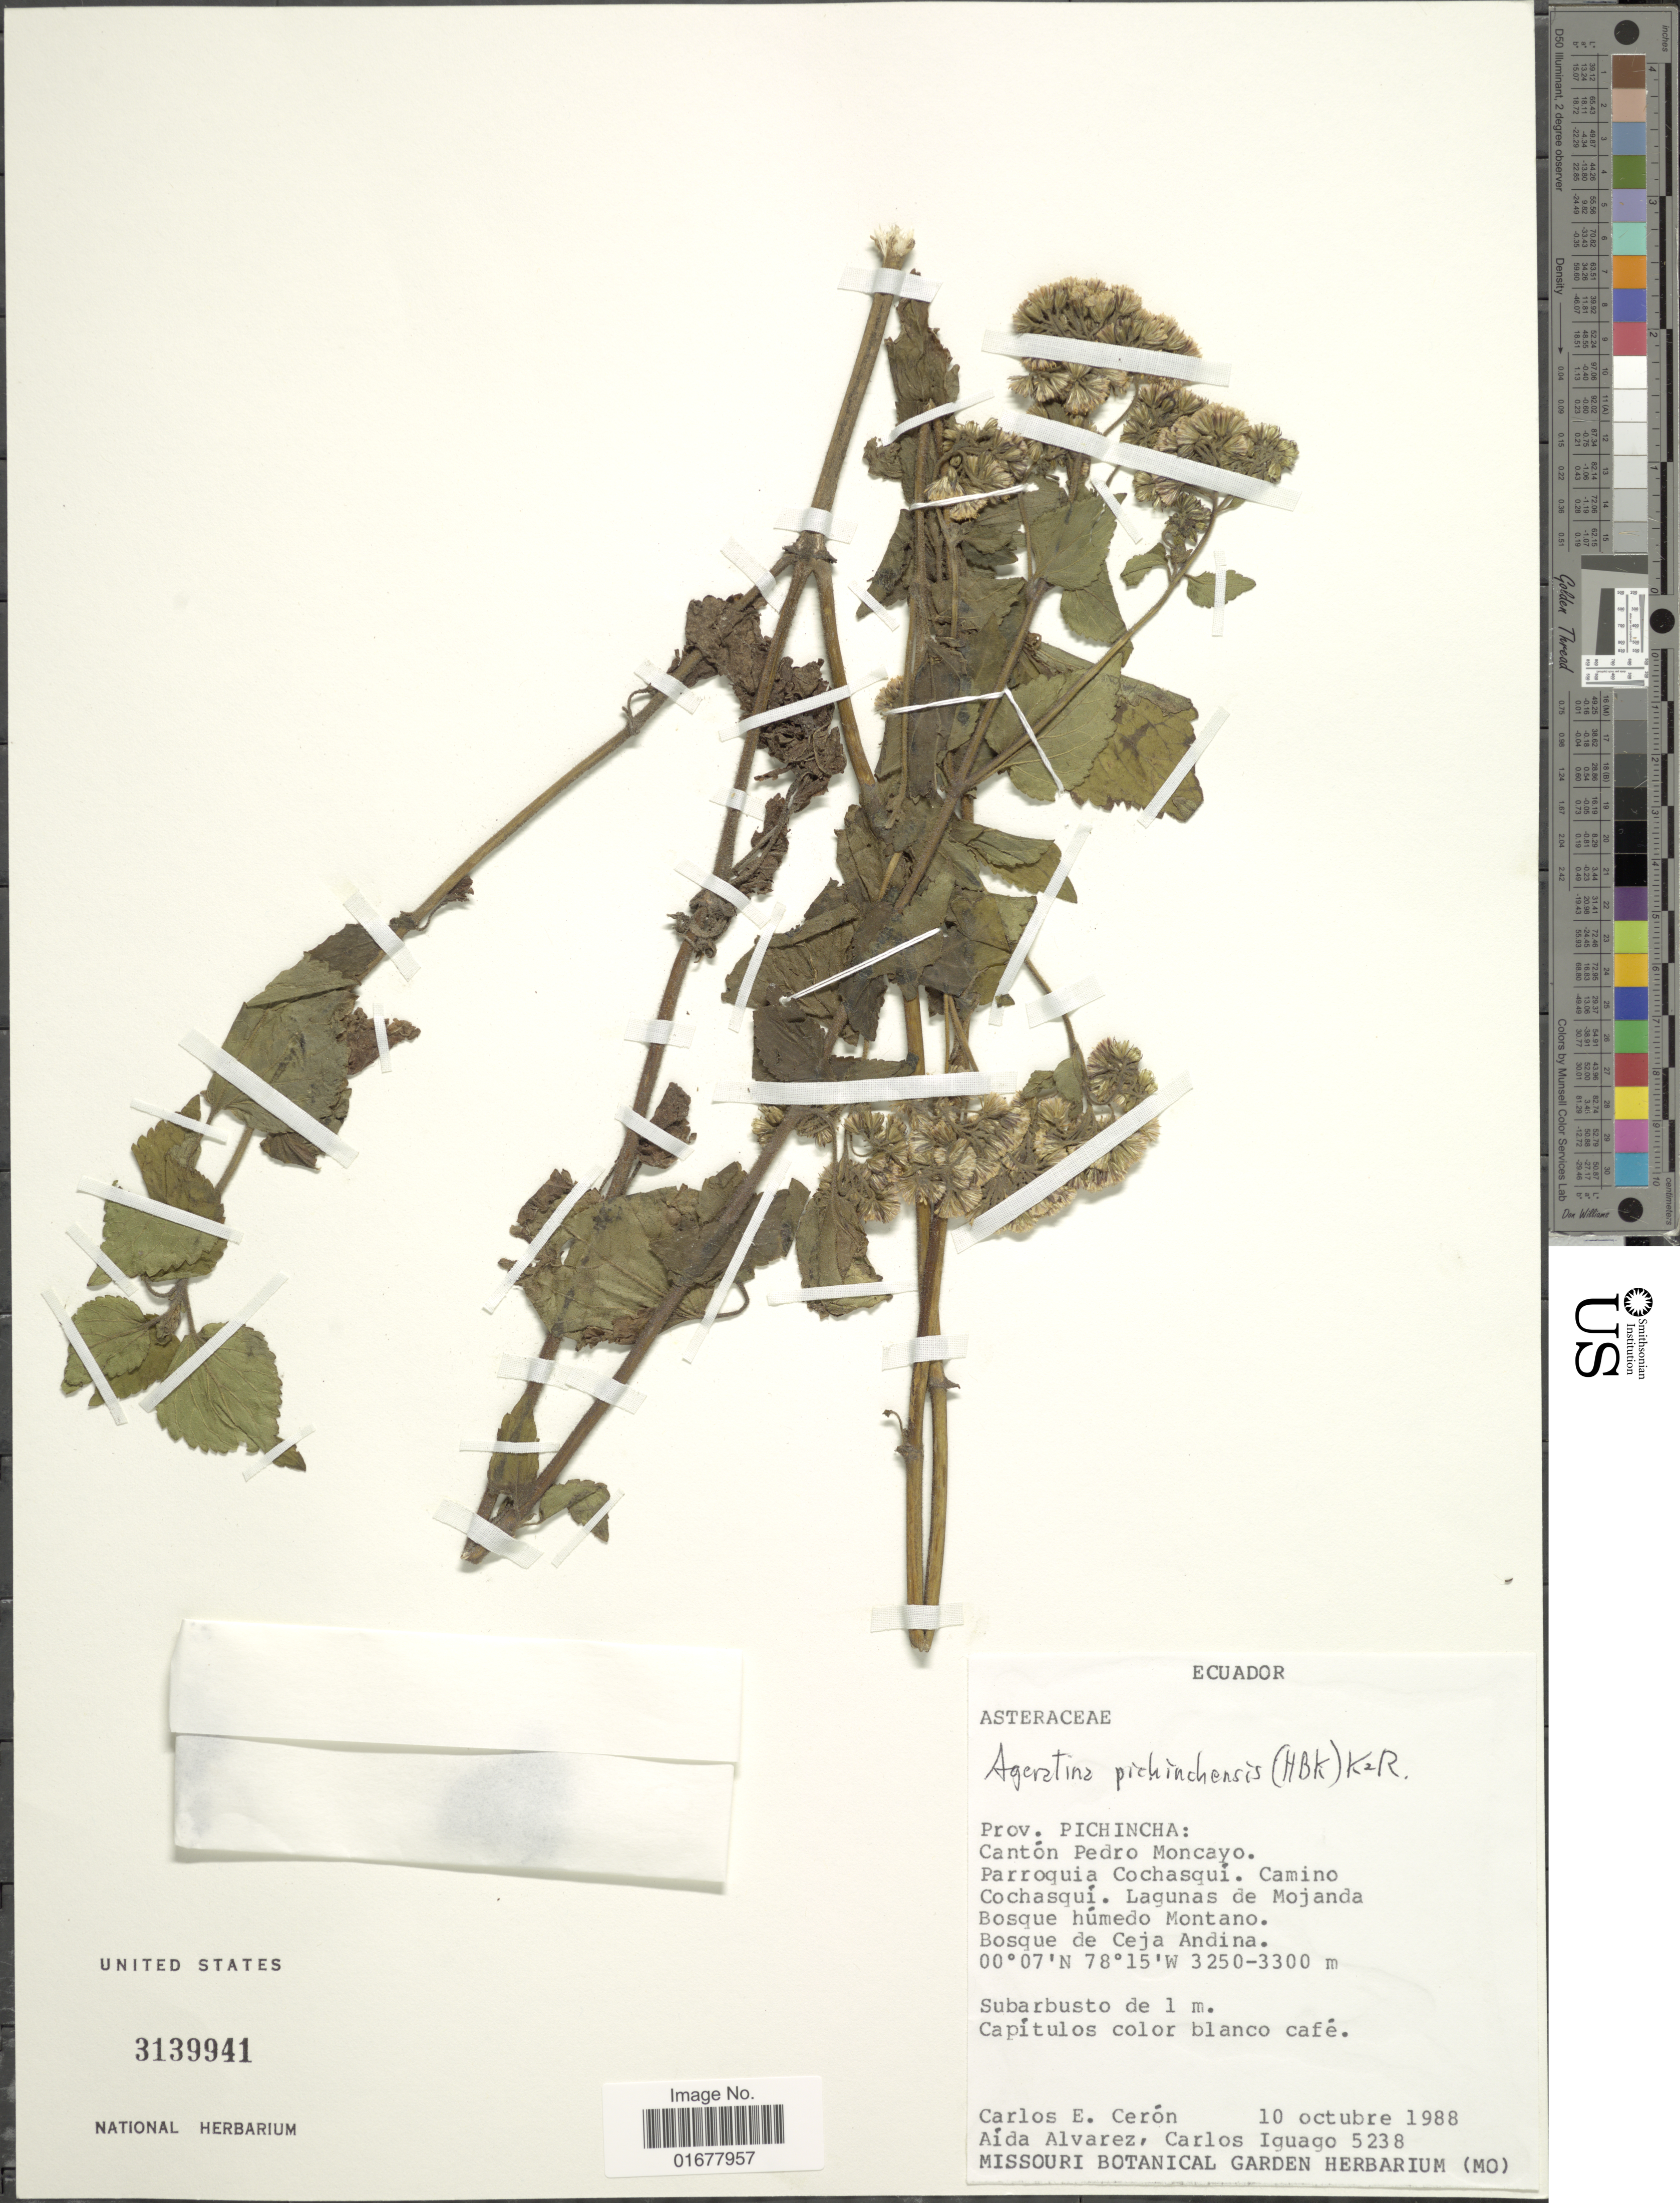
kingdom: Plantae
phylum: Tracheophyta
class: Magnoliopsida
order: Asterales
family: Asteraceae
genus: Ageratina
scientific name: Ageratina pichinchensis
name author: (Kunth) R.M. King & H. Rob.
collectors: C. E. Cerón M., A. Alvarez & C. Iguago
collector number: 5238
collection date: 1988-10-10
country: Ecuador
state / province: Pichincha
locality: Prov. Pichincha: Canton Pedro Moncayo, Parroquia Cochasqui, Camino Cochasqui, Lagunas de Mojanda, Bosque humedo Montano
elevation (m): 3250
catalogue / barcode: US 3139941